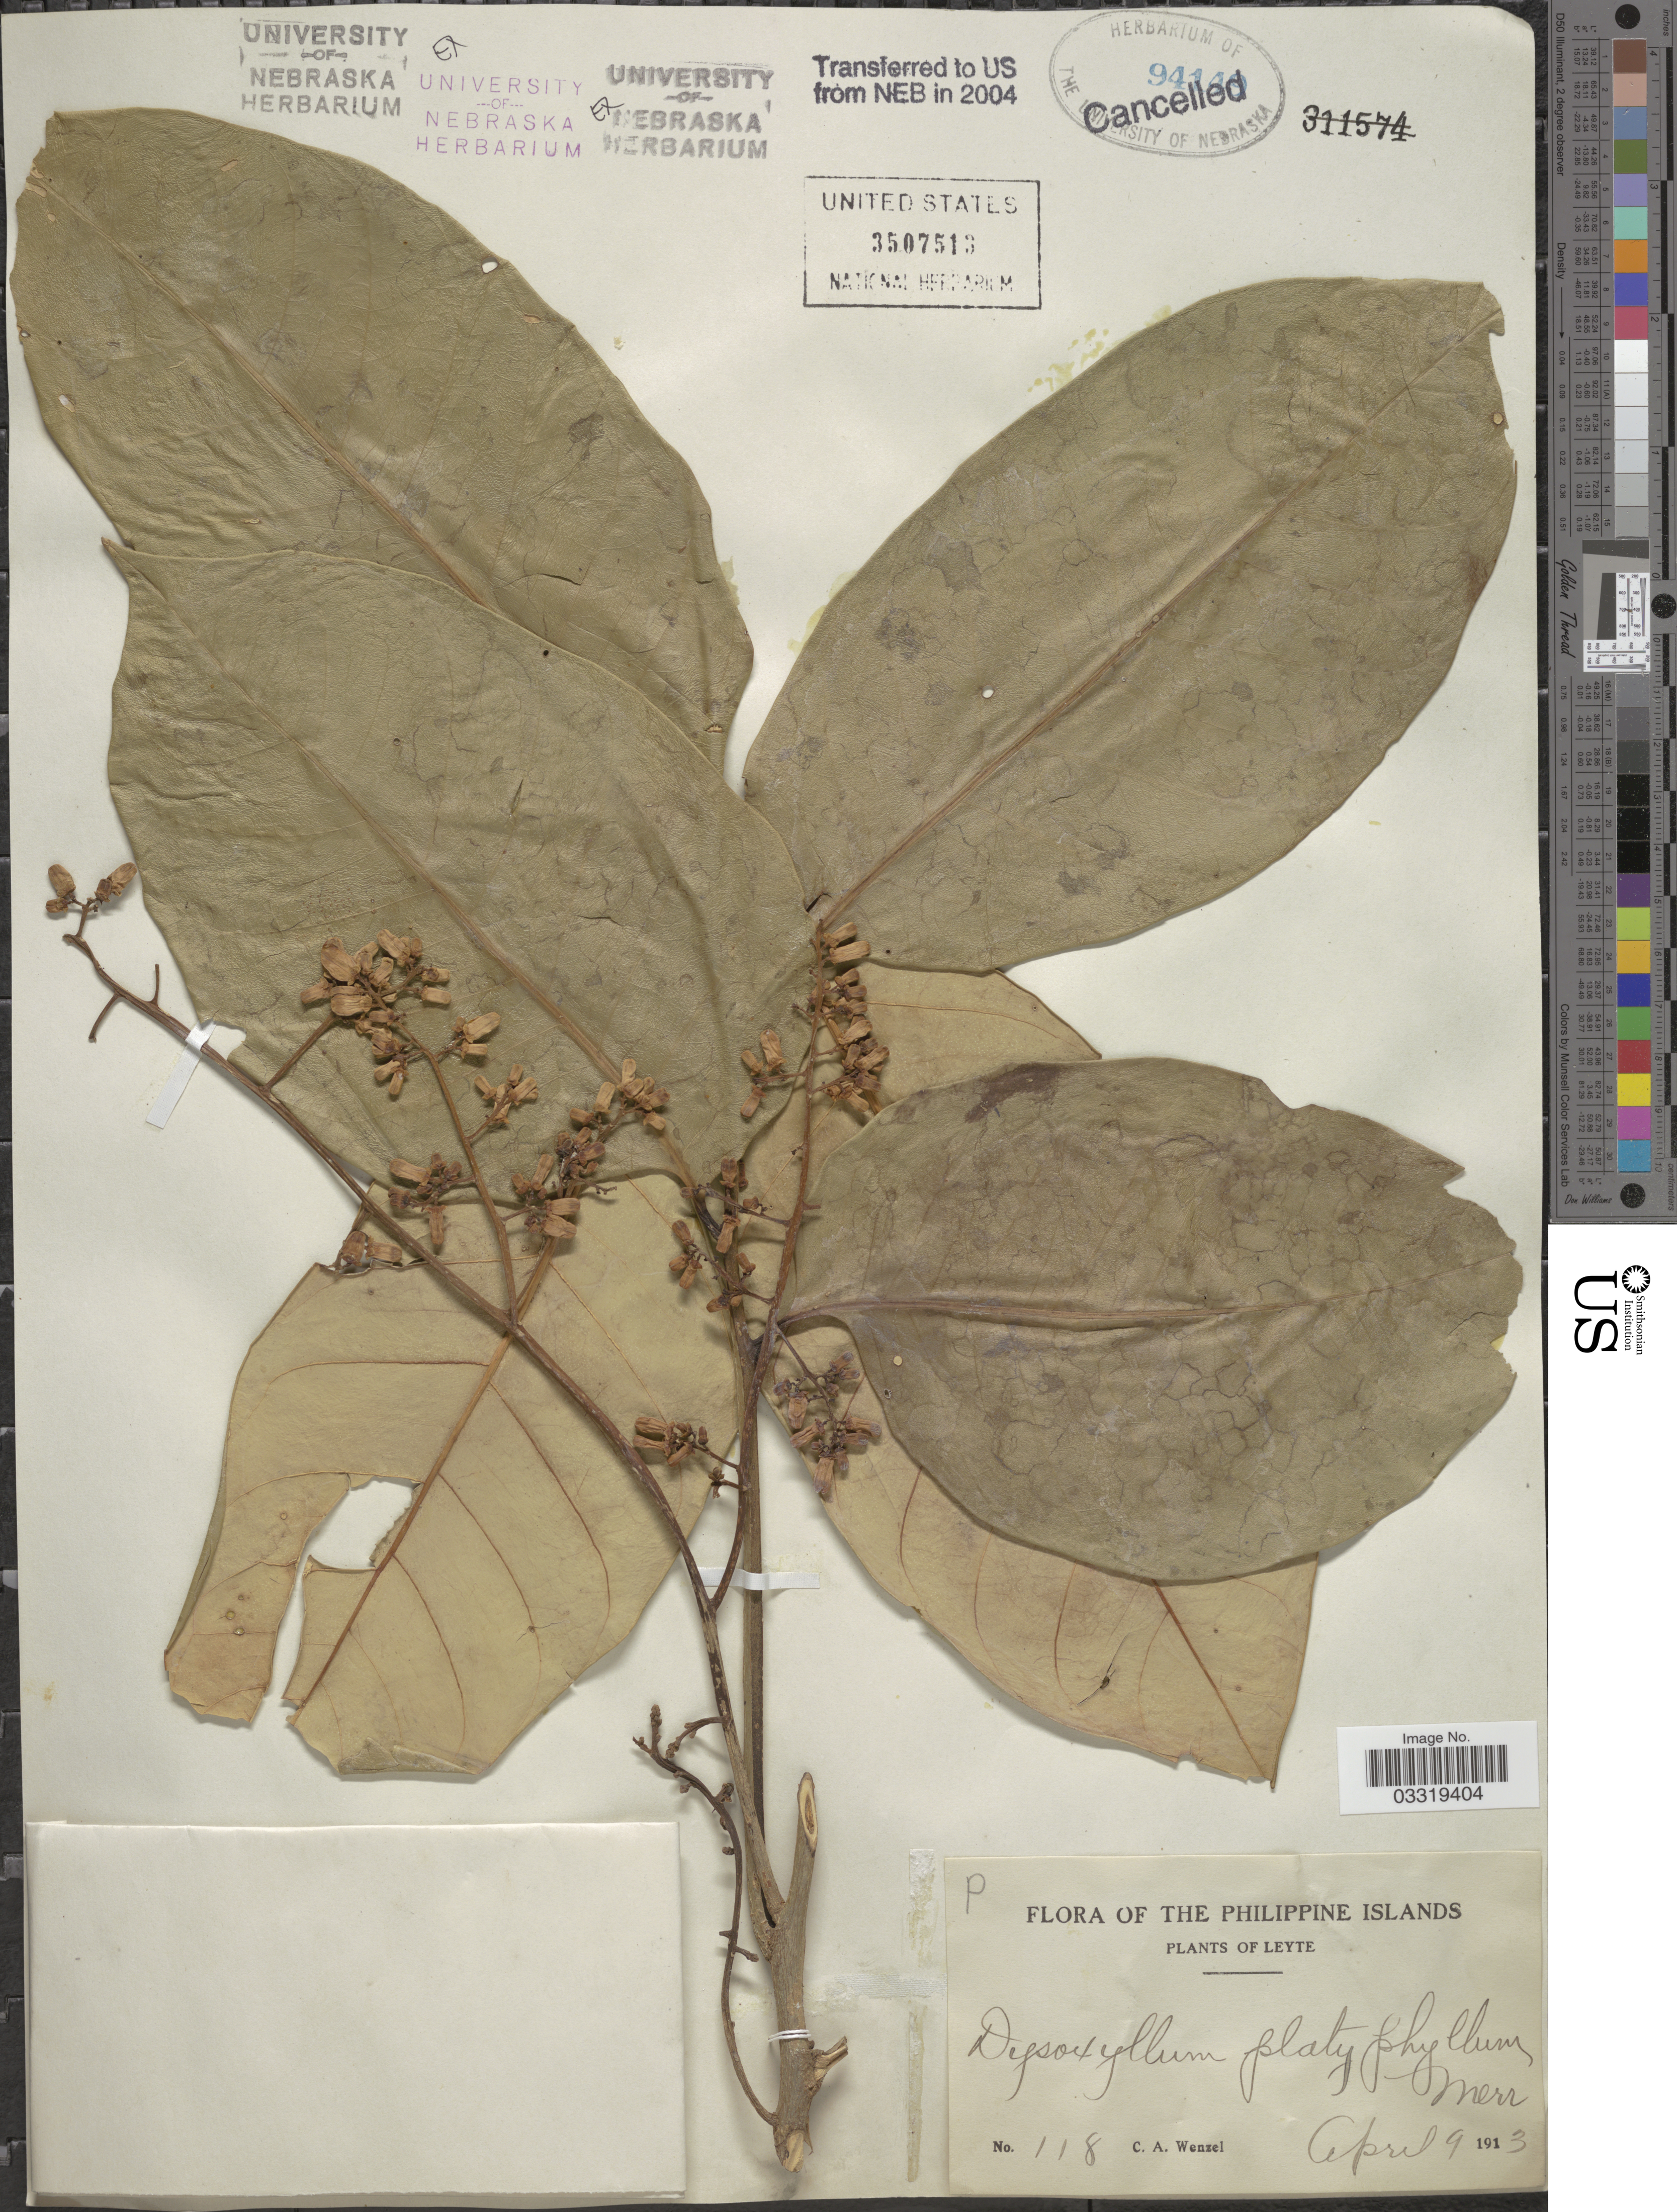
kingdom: Plantae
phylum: Tracheophyta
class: Magnoliopsida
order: Sapindales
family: Meliaceae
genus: Prasoxylon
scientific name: Prasoxylon alliaceum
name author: (Blume) M. Roem.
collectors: C. Wenzel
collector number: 118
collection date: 1913-04-09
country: Philippines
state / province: Eastern Visayas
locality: Leyte.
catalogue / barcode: US 3507513